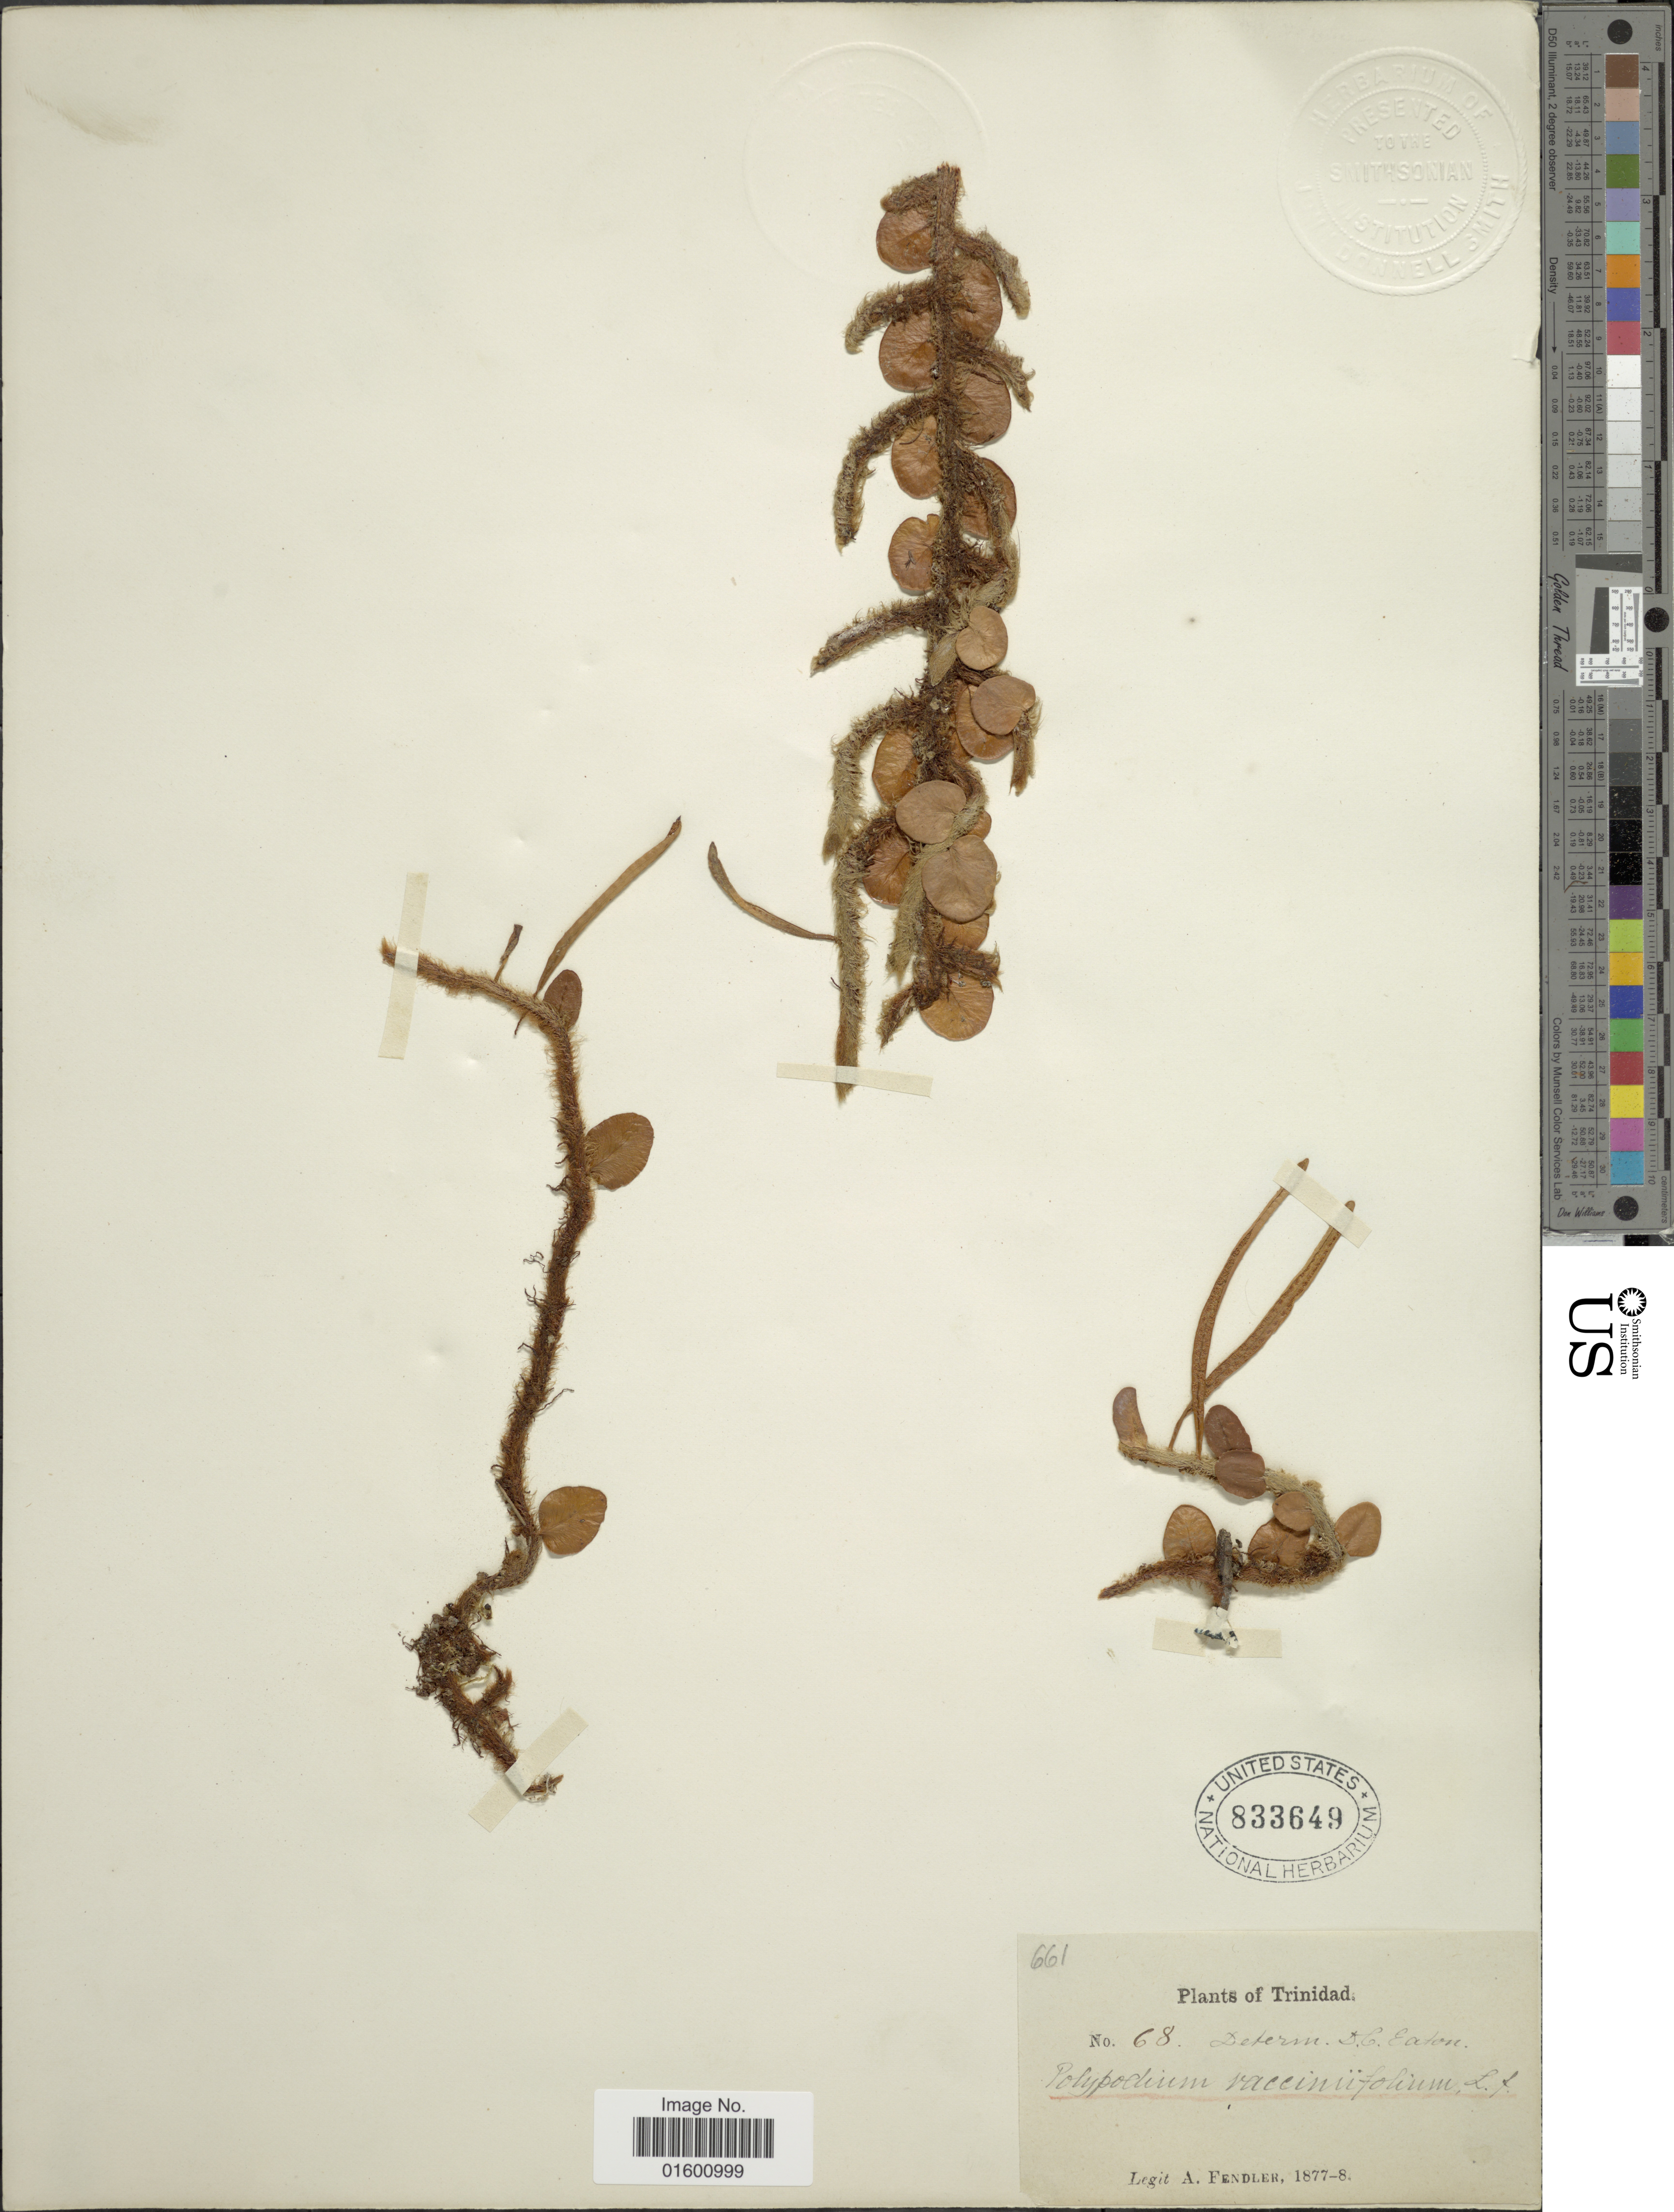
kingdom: Plantae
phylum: Tracheophyta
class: Polypodiopsida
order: Polypodiales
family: Polypodiaceae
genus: Microgramma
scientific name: Microgramma vaccinifolia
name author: (Langsd. & Fisch.) Copel.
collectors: A. Fendler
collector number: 68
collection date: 1877/1878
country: Trinidad and Tobago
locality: Trinidad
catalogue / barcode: US 833649